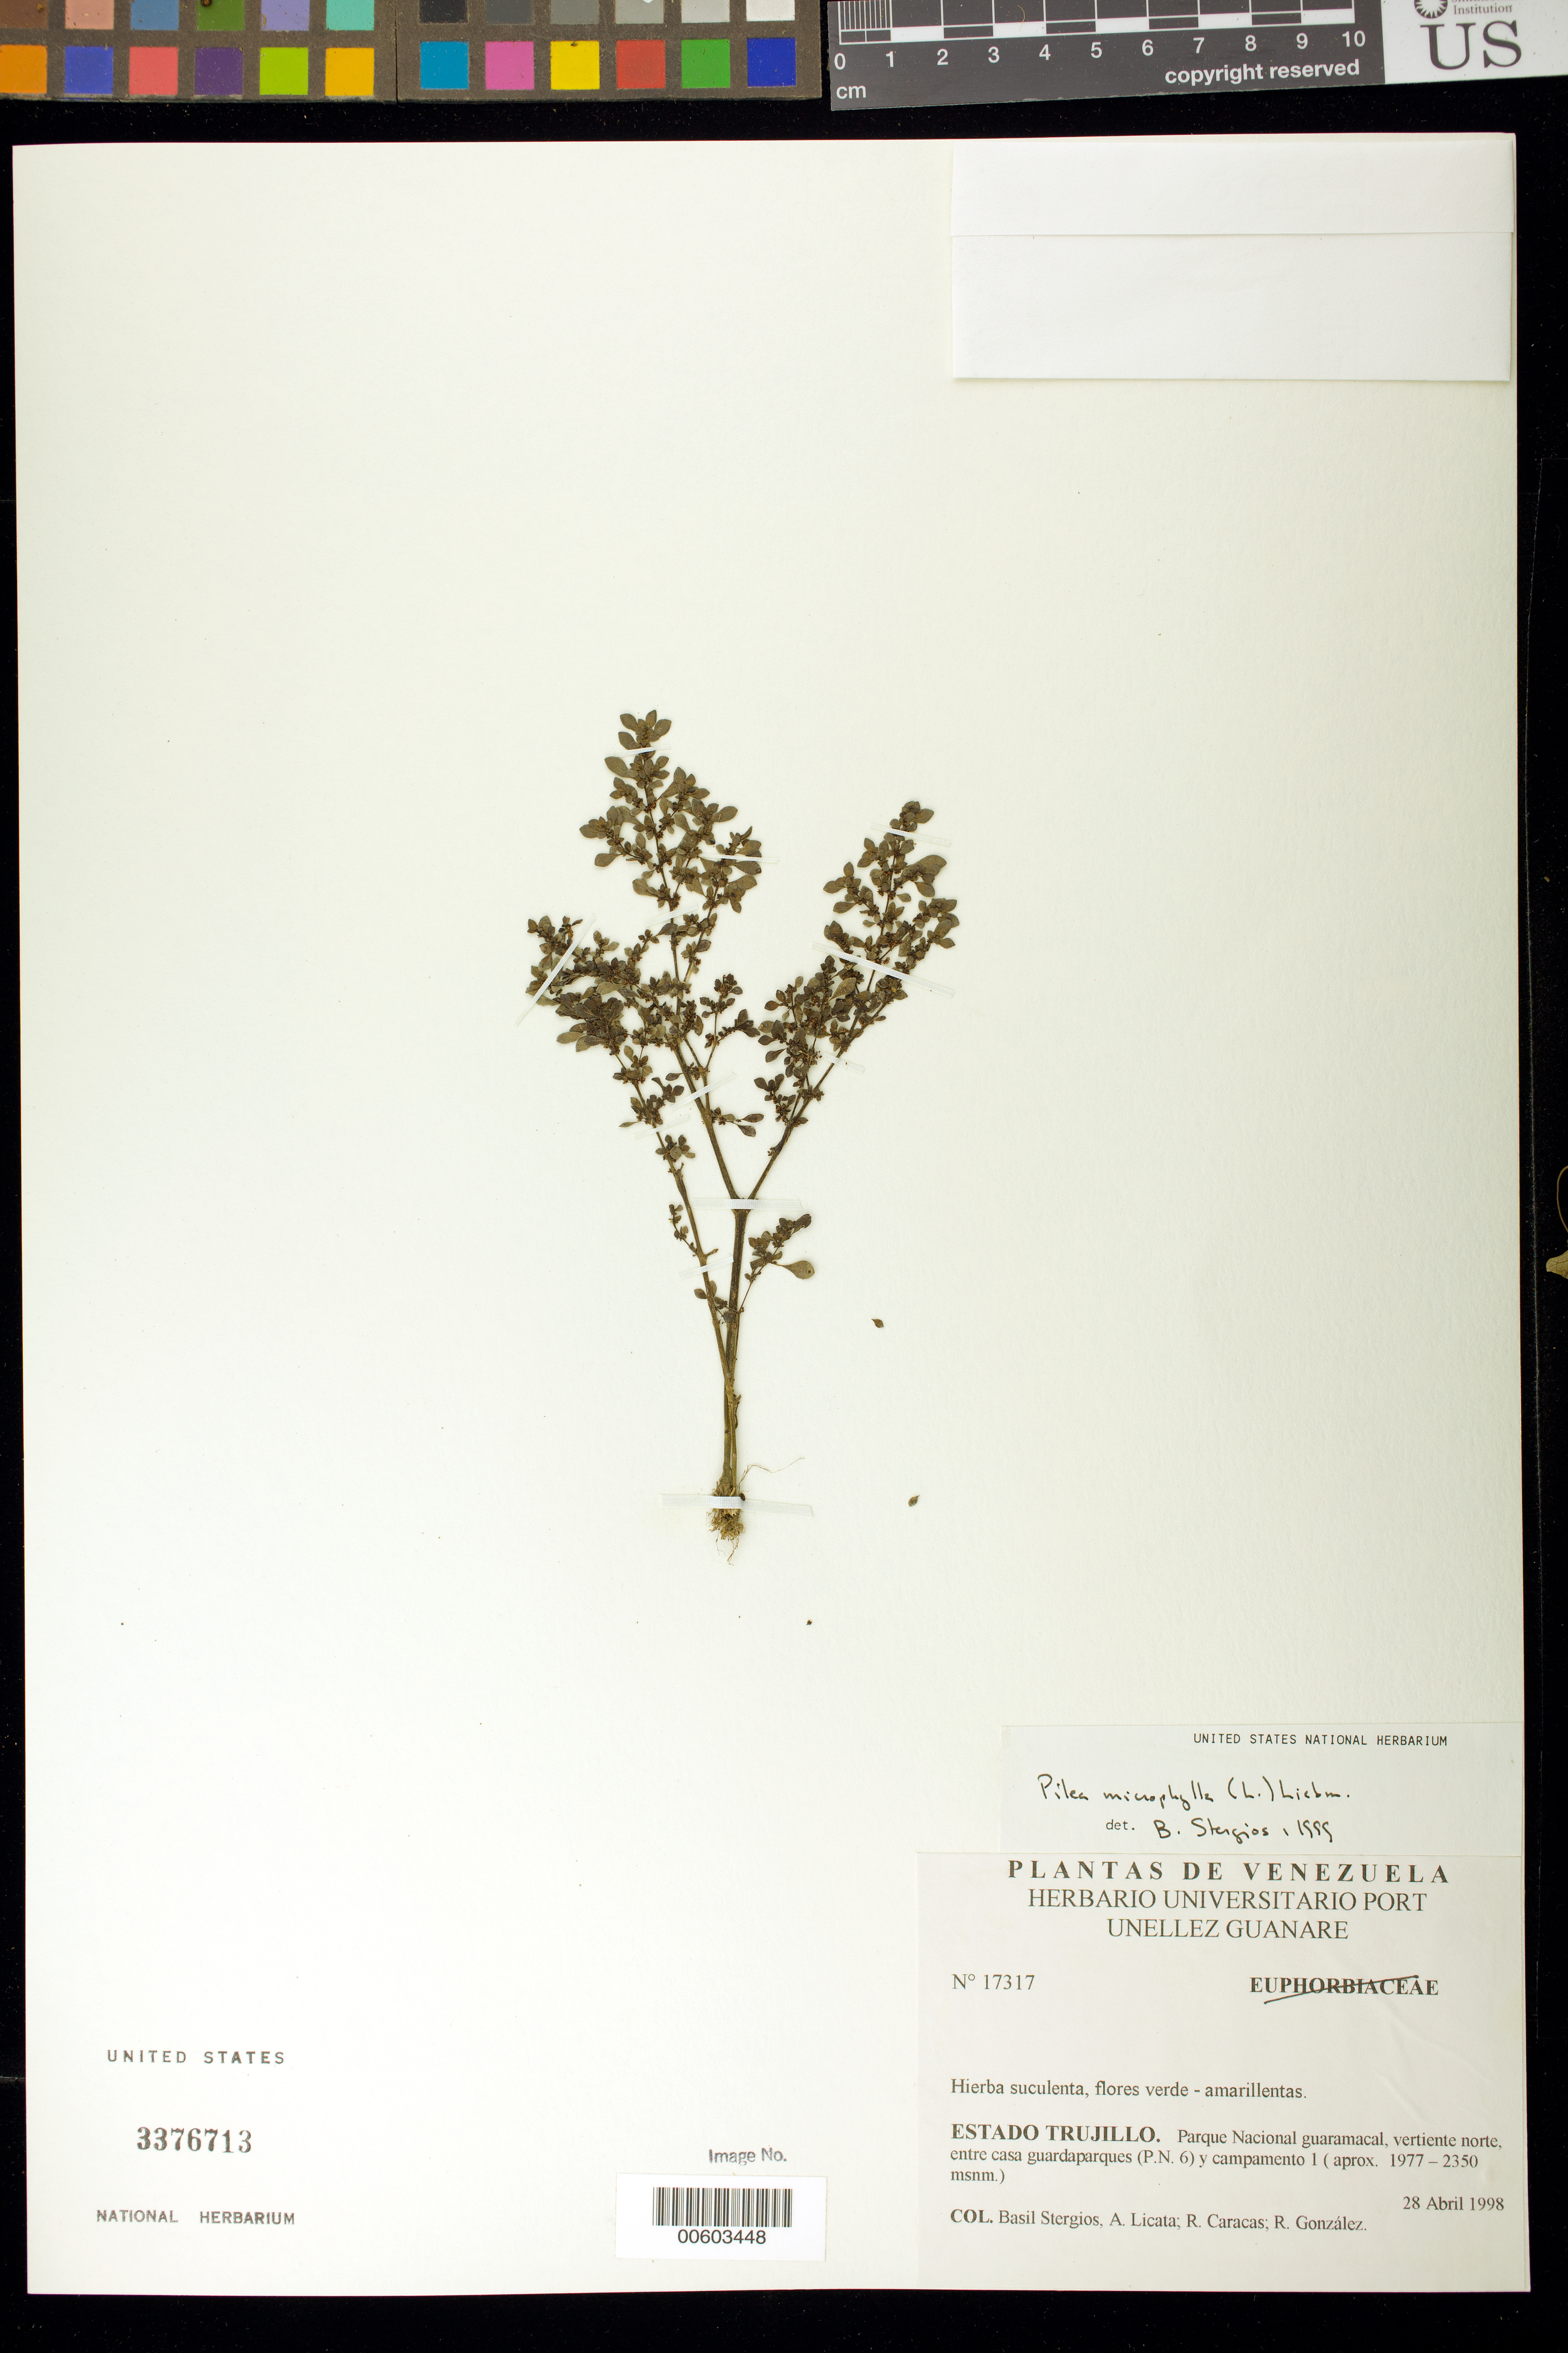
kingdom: Plantae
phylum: Tracheophyta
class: Magnoliopsida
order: Rosales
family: Urticaceae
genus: Pilea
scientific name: Pilea microphylla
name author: (L.) Liebm.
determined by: Stergios, B. G.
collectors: B. G. Stergios, A. Licata, R. Caracas & R. González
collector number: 17317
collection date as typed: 28 Apr 1998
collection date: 1998-04-28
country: Venezuela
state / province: Trujillo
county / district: Boconó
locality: Parque Nacional Guaramacal, vertiente N, entre casa guardaparques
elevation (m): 1977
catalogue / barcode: US 3376713